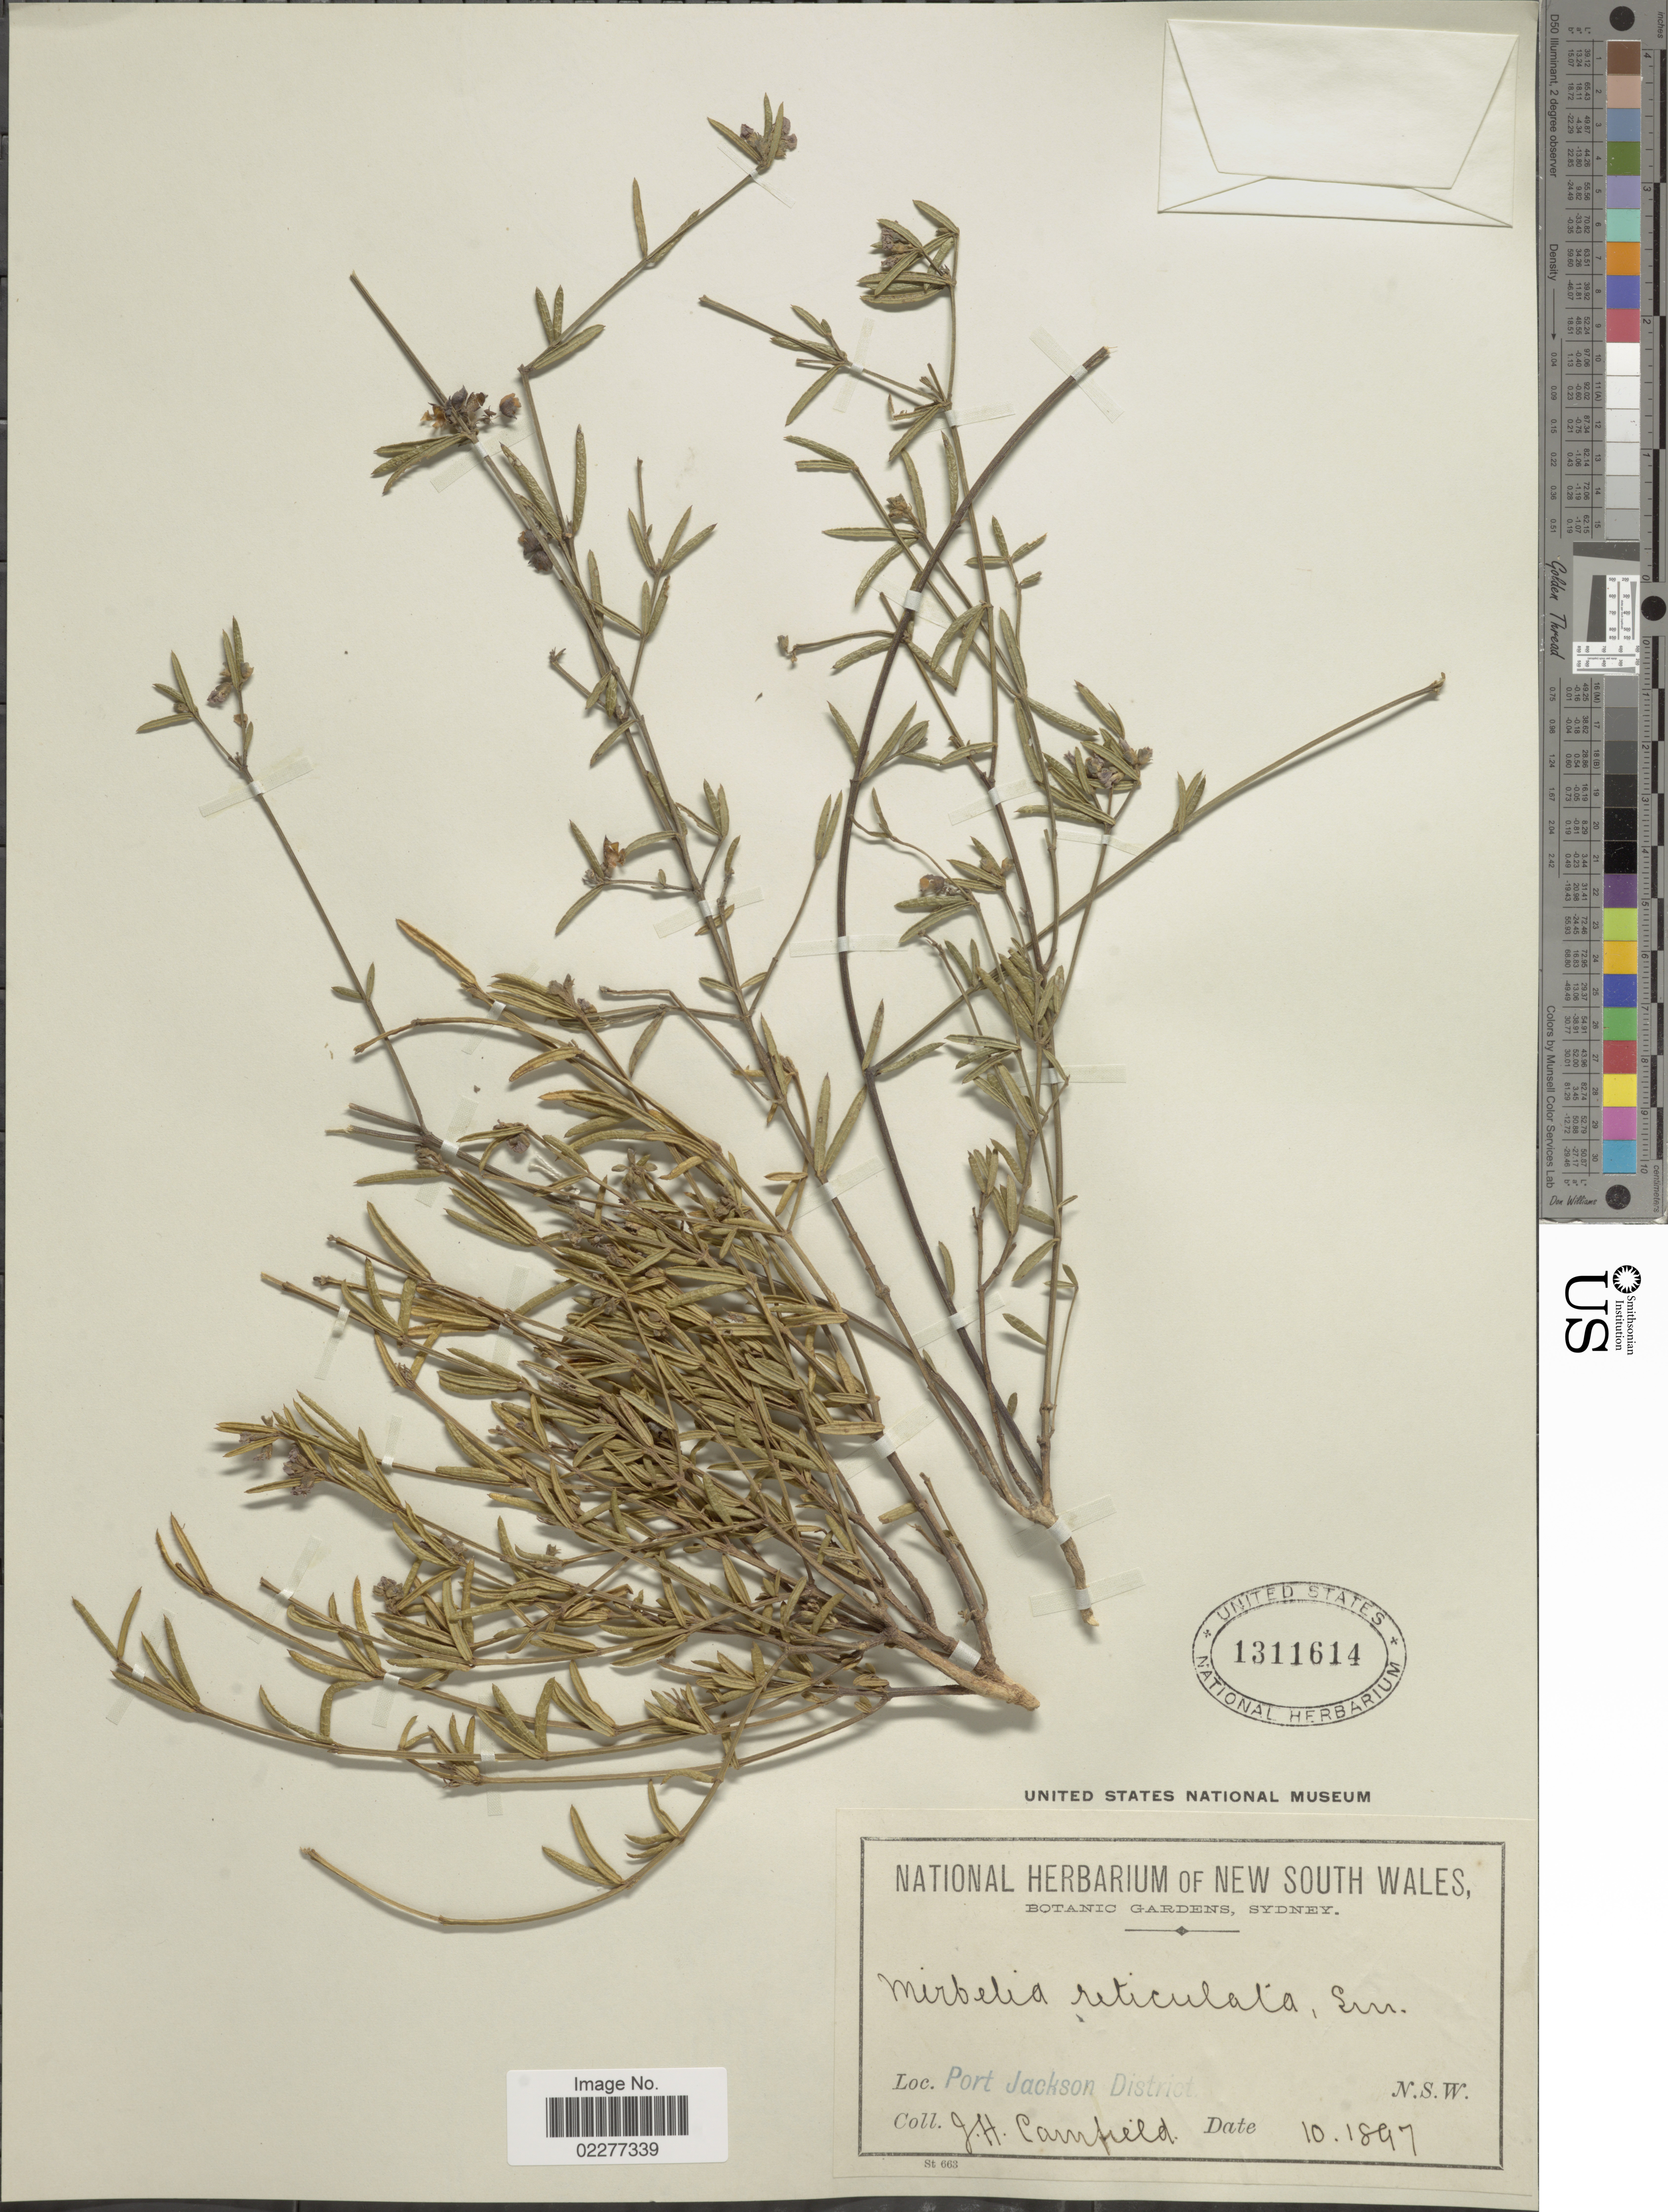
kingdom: Plantae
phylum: Tracheophyta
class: Magnoliopsida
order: Fabales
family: Fabaceae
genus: Mirbelia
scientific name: Mirbelia reticulata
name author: L.S. Sm.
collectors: J. Camfield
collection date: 1897-10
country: Australia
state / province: New South Wales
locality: Port Jackson District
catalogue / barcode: US 1311614